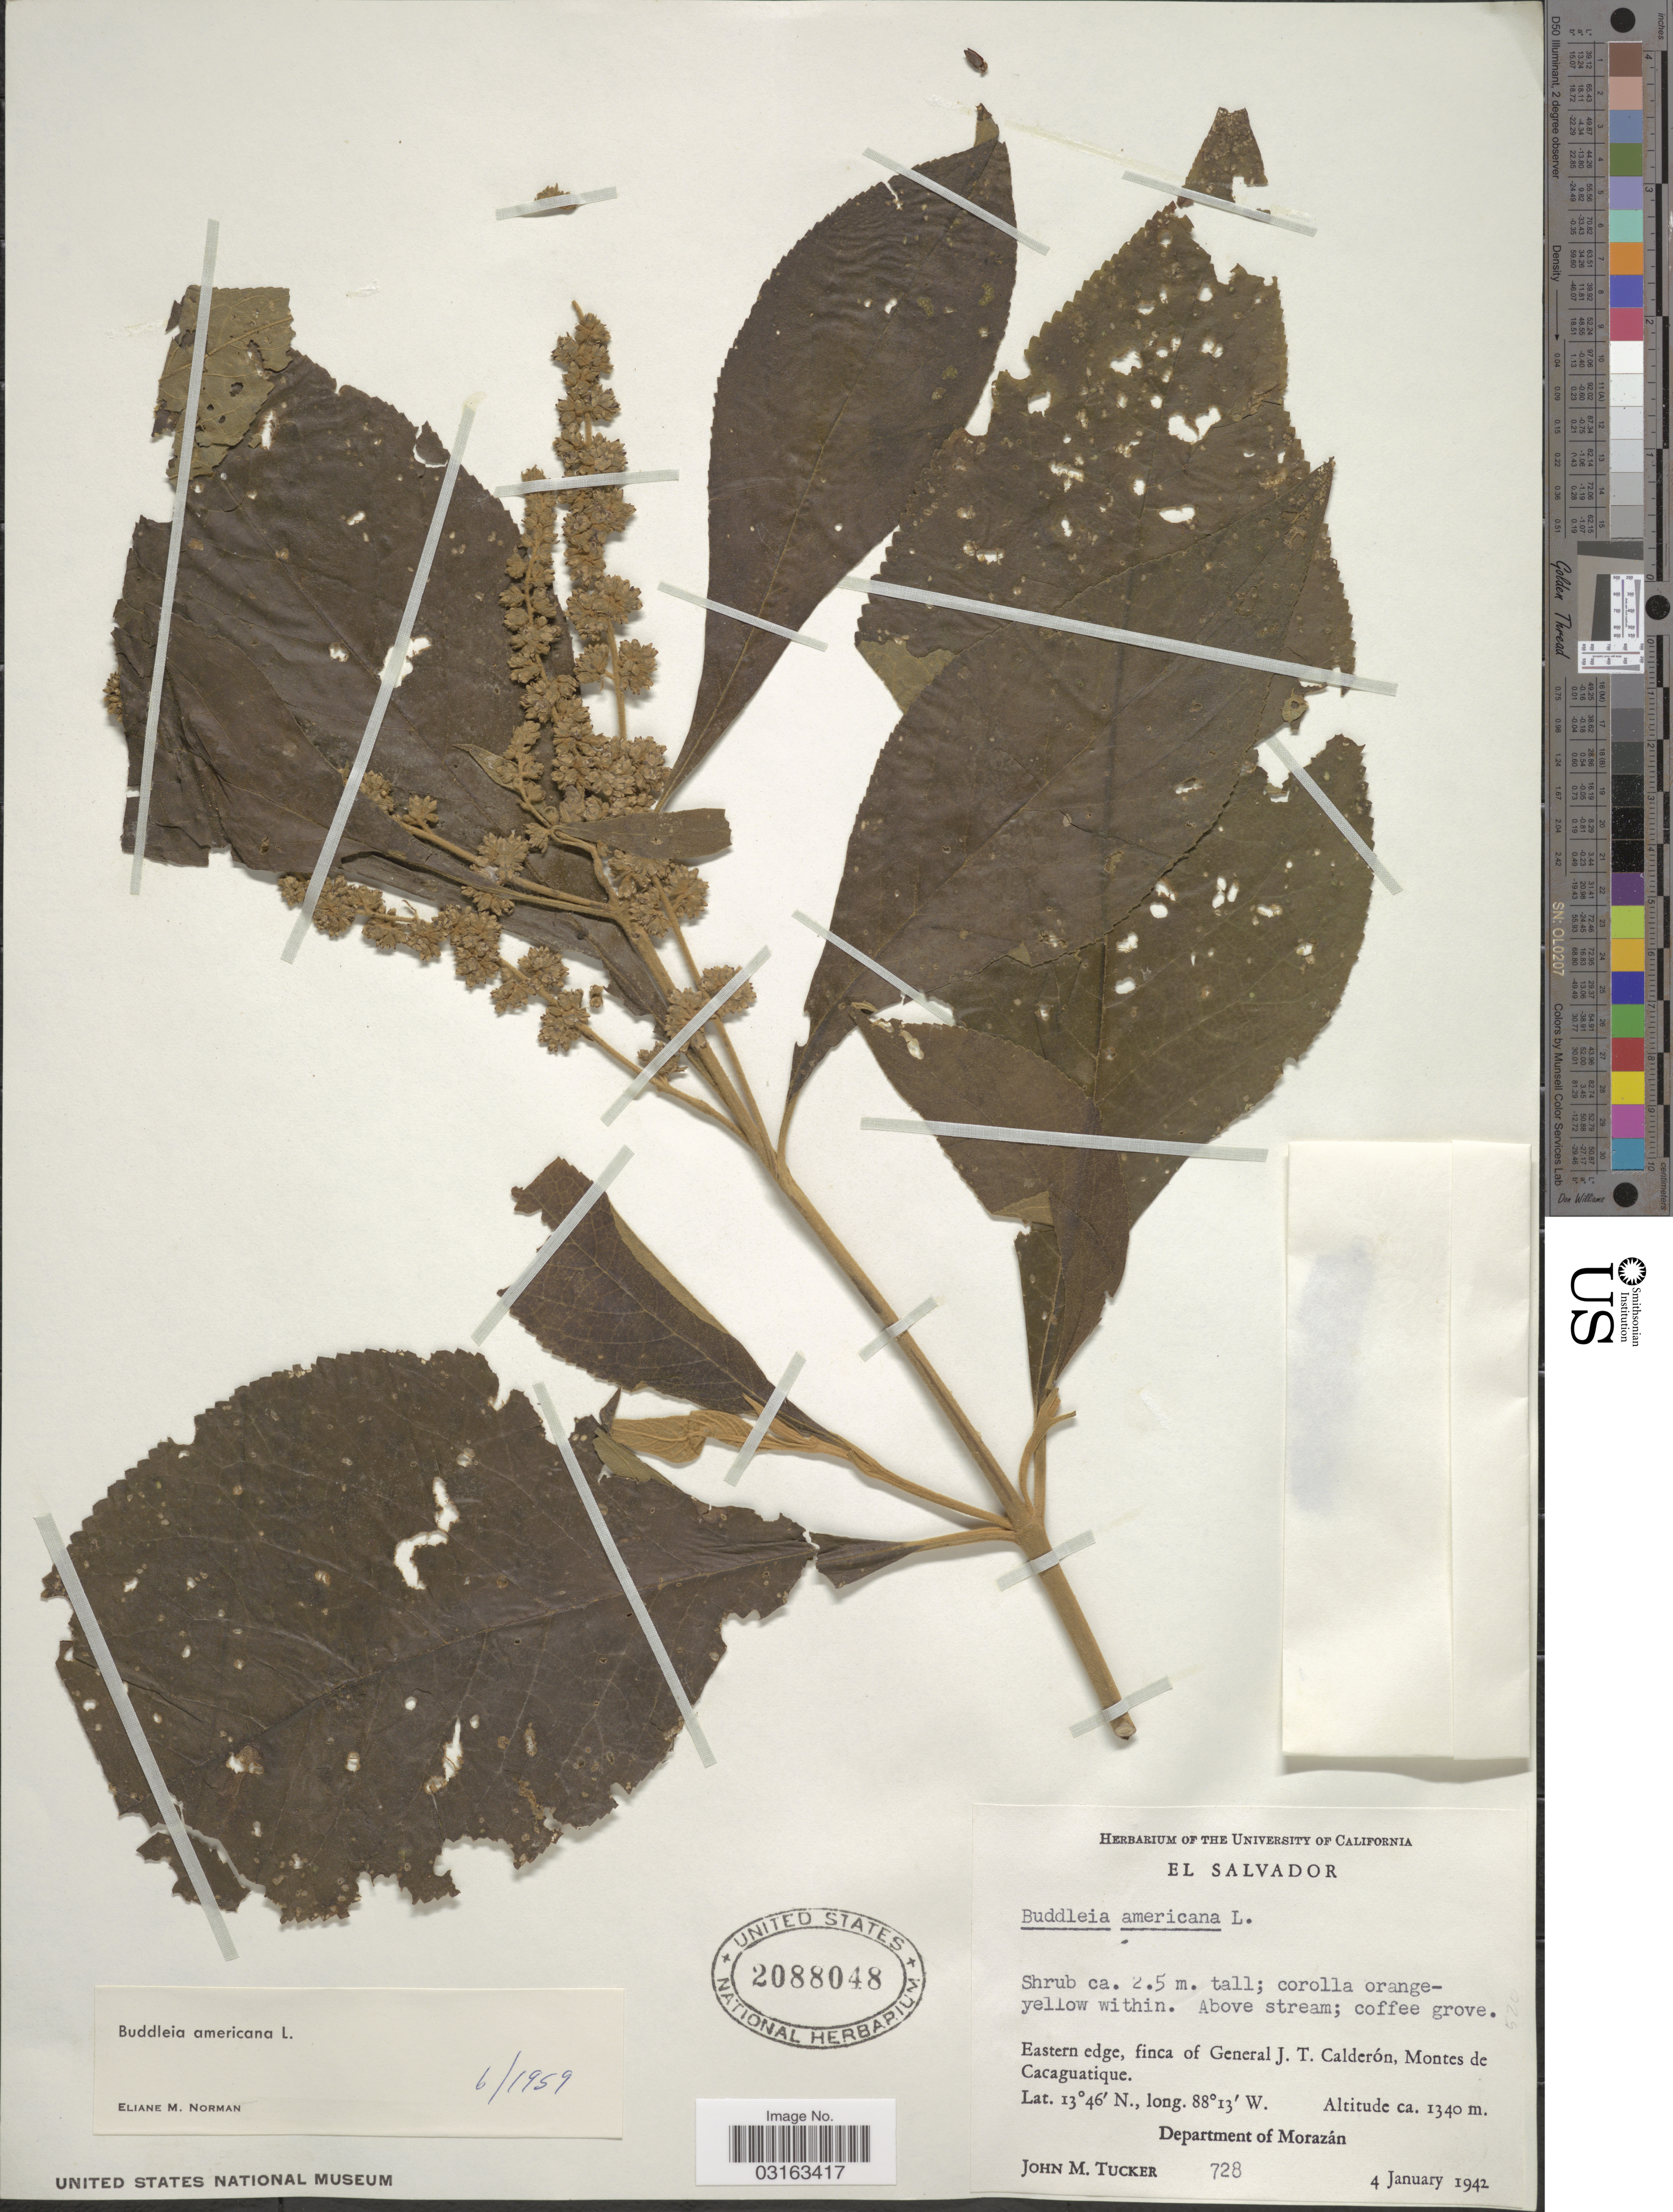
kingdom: Plantae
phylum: Tracheophyta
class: Magnoliopsida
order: Lamiales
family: Scrophulariaceae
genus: Buddleja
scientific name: Buddleja americana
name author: L.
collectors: J. M. Tucker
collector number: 728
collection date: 1942-01-04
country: El Salvador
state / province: Morazan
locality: Eastern edge, finca of General J. T. Calderón, Montes de Cacaguatique. Department of Morazán.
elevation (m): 1340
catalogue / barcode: US 2088048